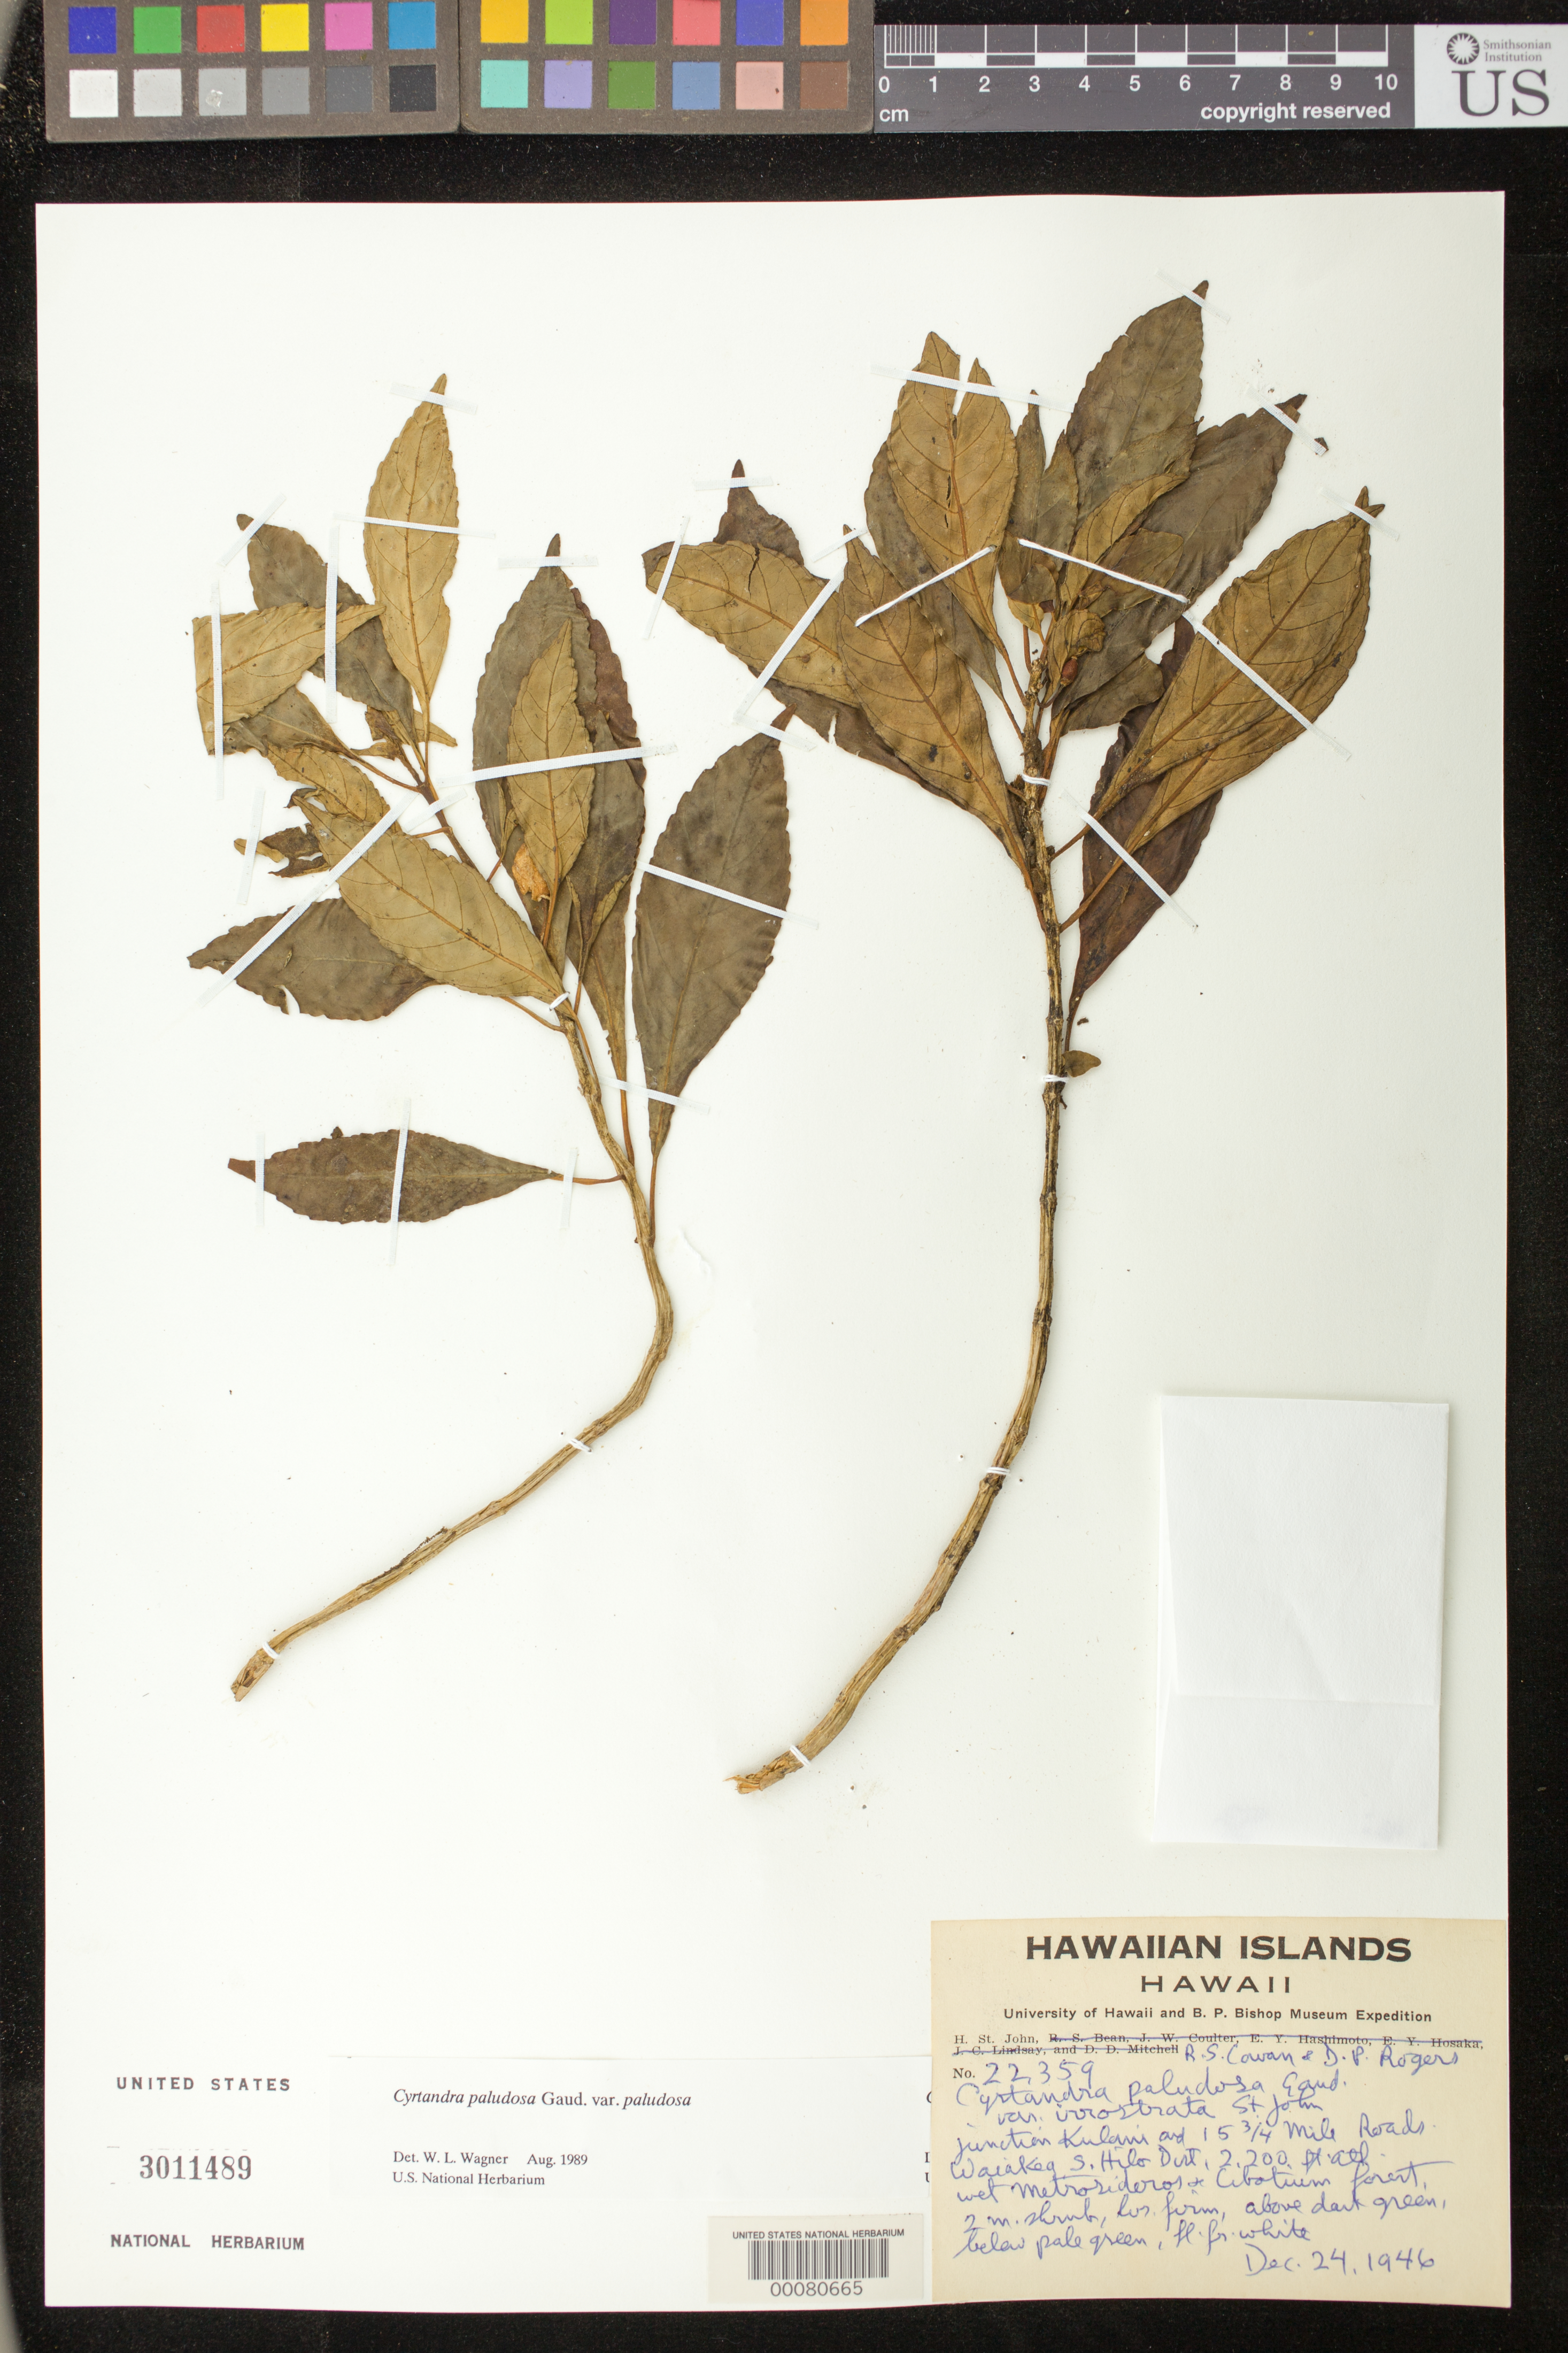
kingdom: Plantae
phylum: Tracheophyta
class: Magnoliopsida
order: Lamiales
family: Gesneriaceae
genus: Cyrtandra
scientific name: Cyrtandra paludosa var. paludosa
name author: Gaudich.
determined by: Wagner, W. L., (BOT), Smithsonian Institution - National Museum of Natural History (UNITED STATES)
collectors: H. St. John & et al.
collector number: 22359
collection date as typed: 24 Dec 1946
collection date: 1946-12-24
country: United States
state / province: Hawaii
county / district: Hawaii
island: Hawaii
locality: Junction Kulani and 15 3/4 mile roads, Waiakea, S Hilo dist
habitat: Wet metrosideros & cibotium forest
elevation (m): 671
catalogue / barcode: US 3011489